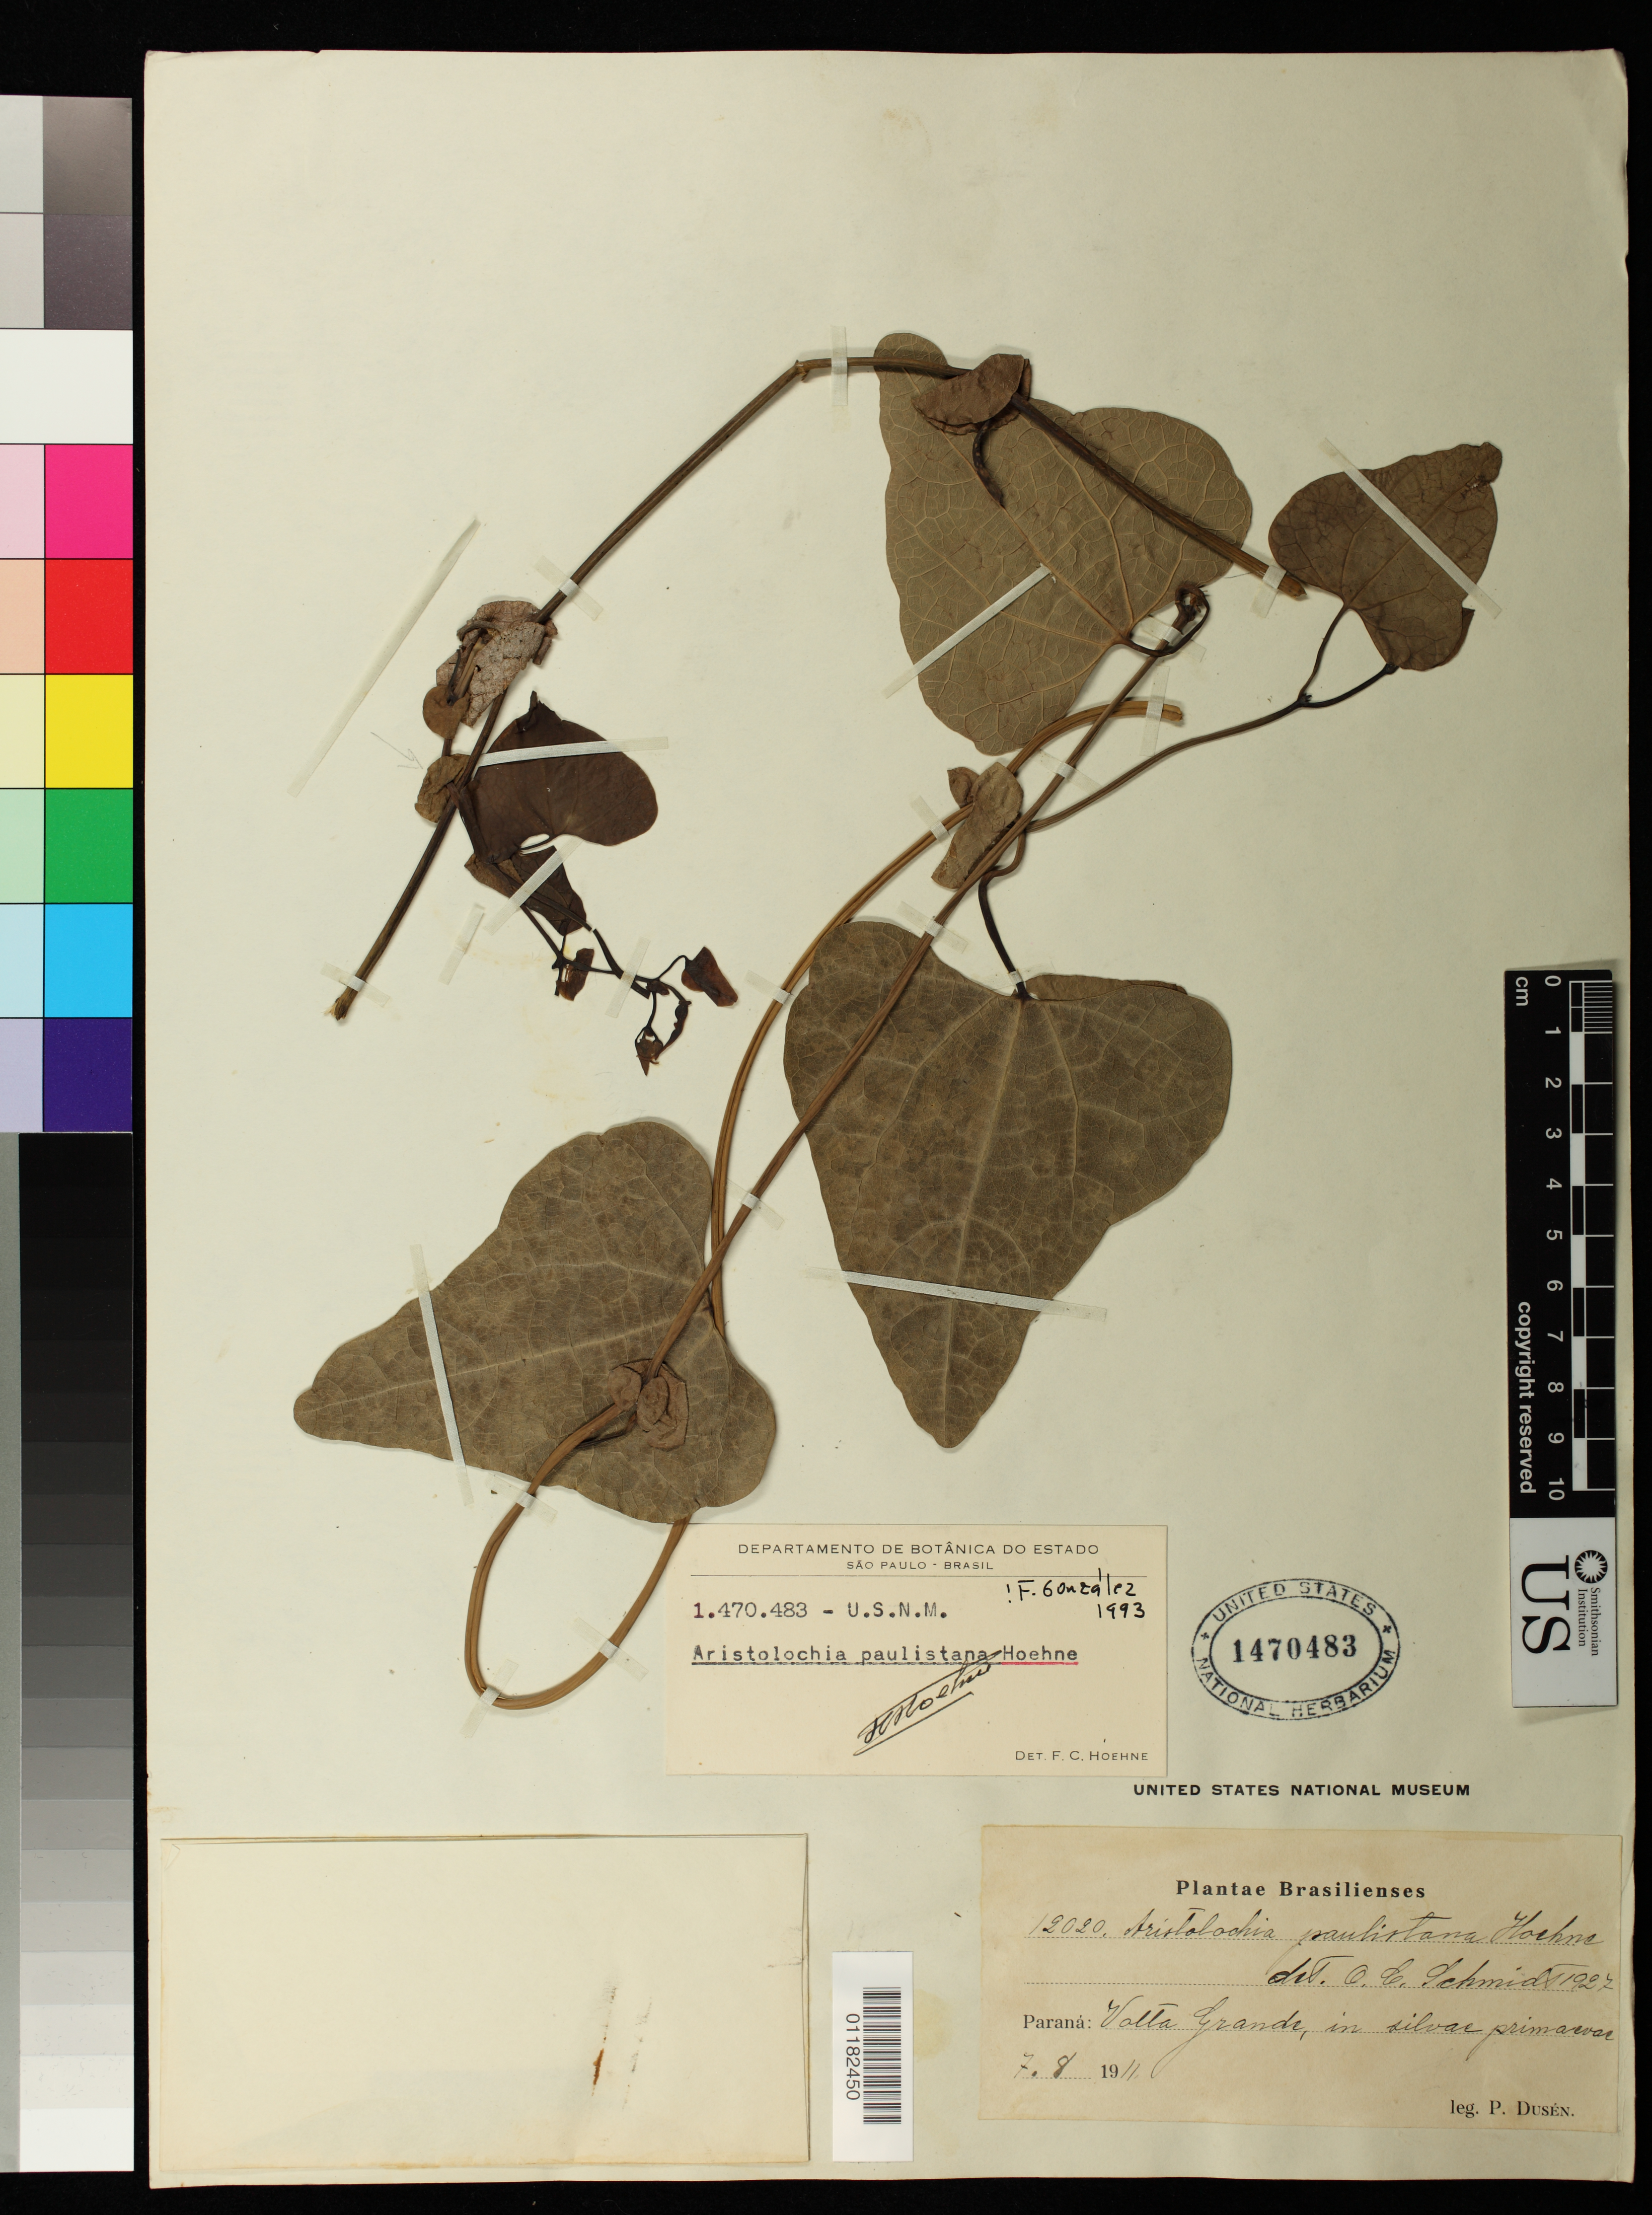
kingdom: Plantae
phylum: Tracheophyta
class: Magnoliopsida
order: Piperales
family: Aristolochiaceae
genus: Aristolochia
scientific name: Aristolochia paulistana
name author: Hoehne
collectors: P. Dusén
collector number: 12020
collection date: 1911-07-08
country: Brazil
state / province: Paraná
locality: Volta Grande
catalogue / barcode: US 1470483